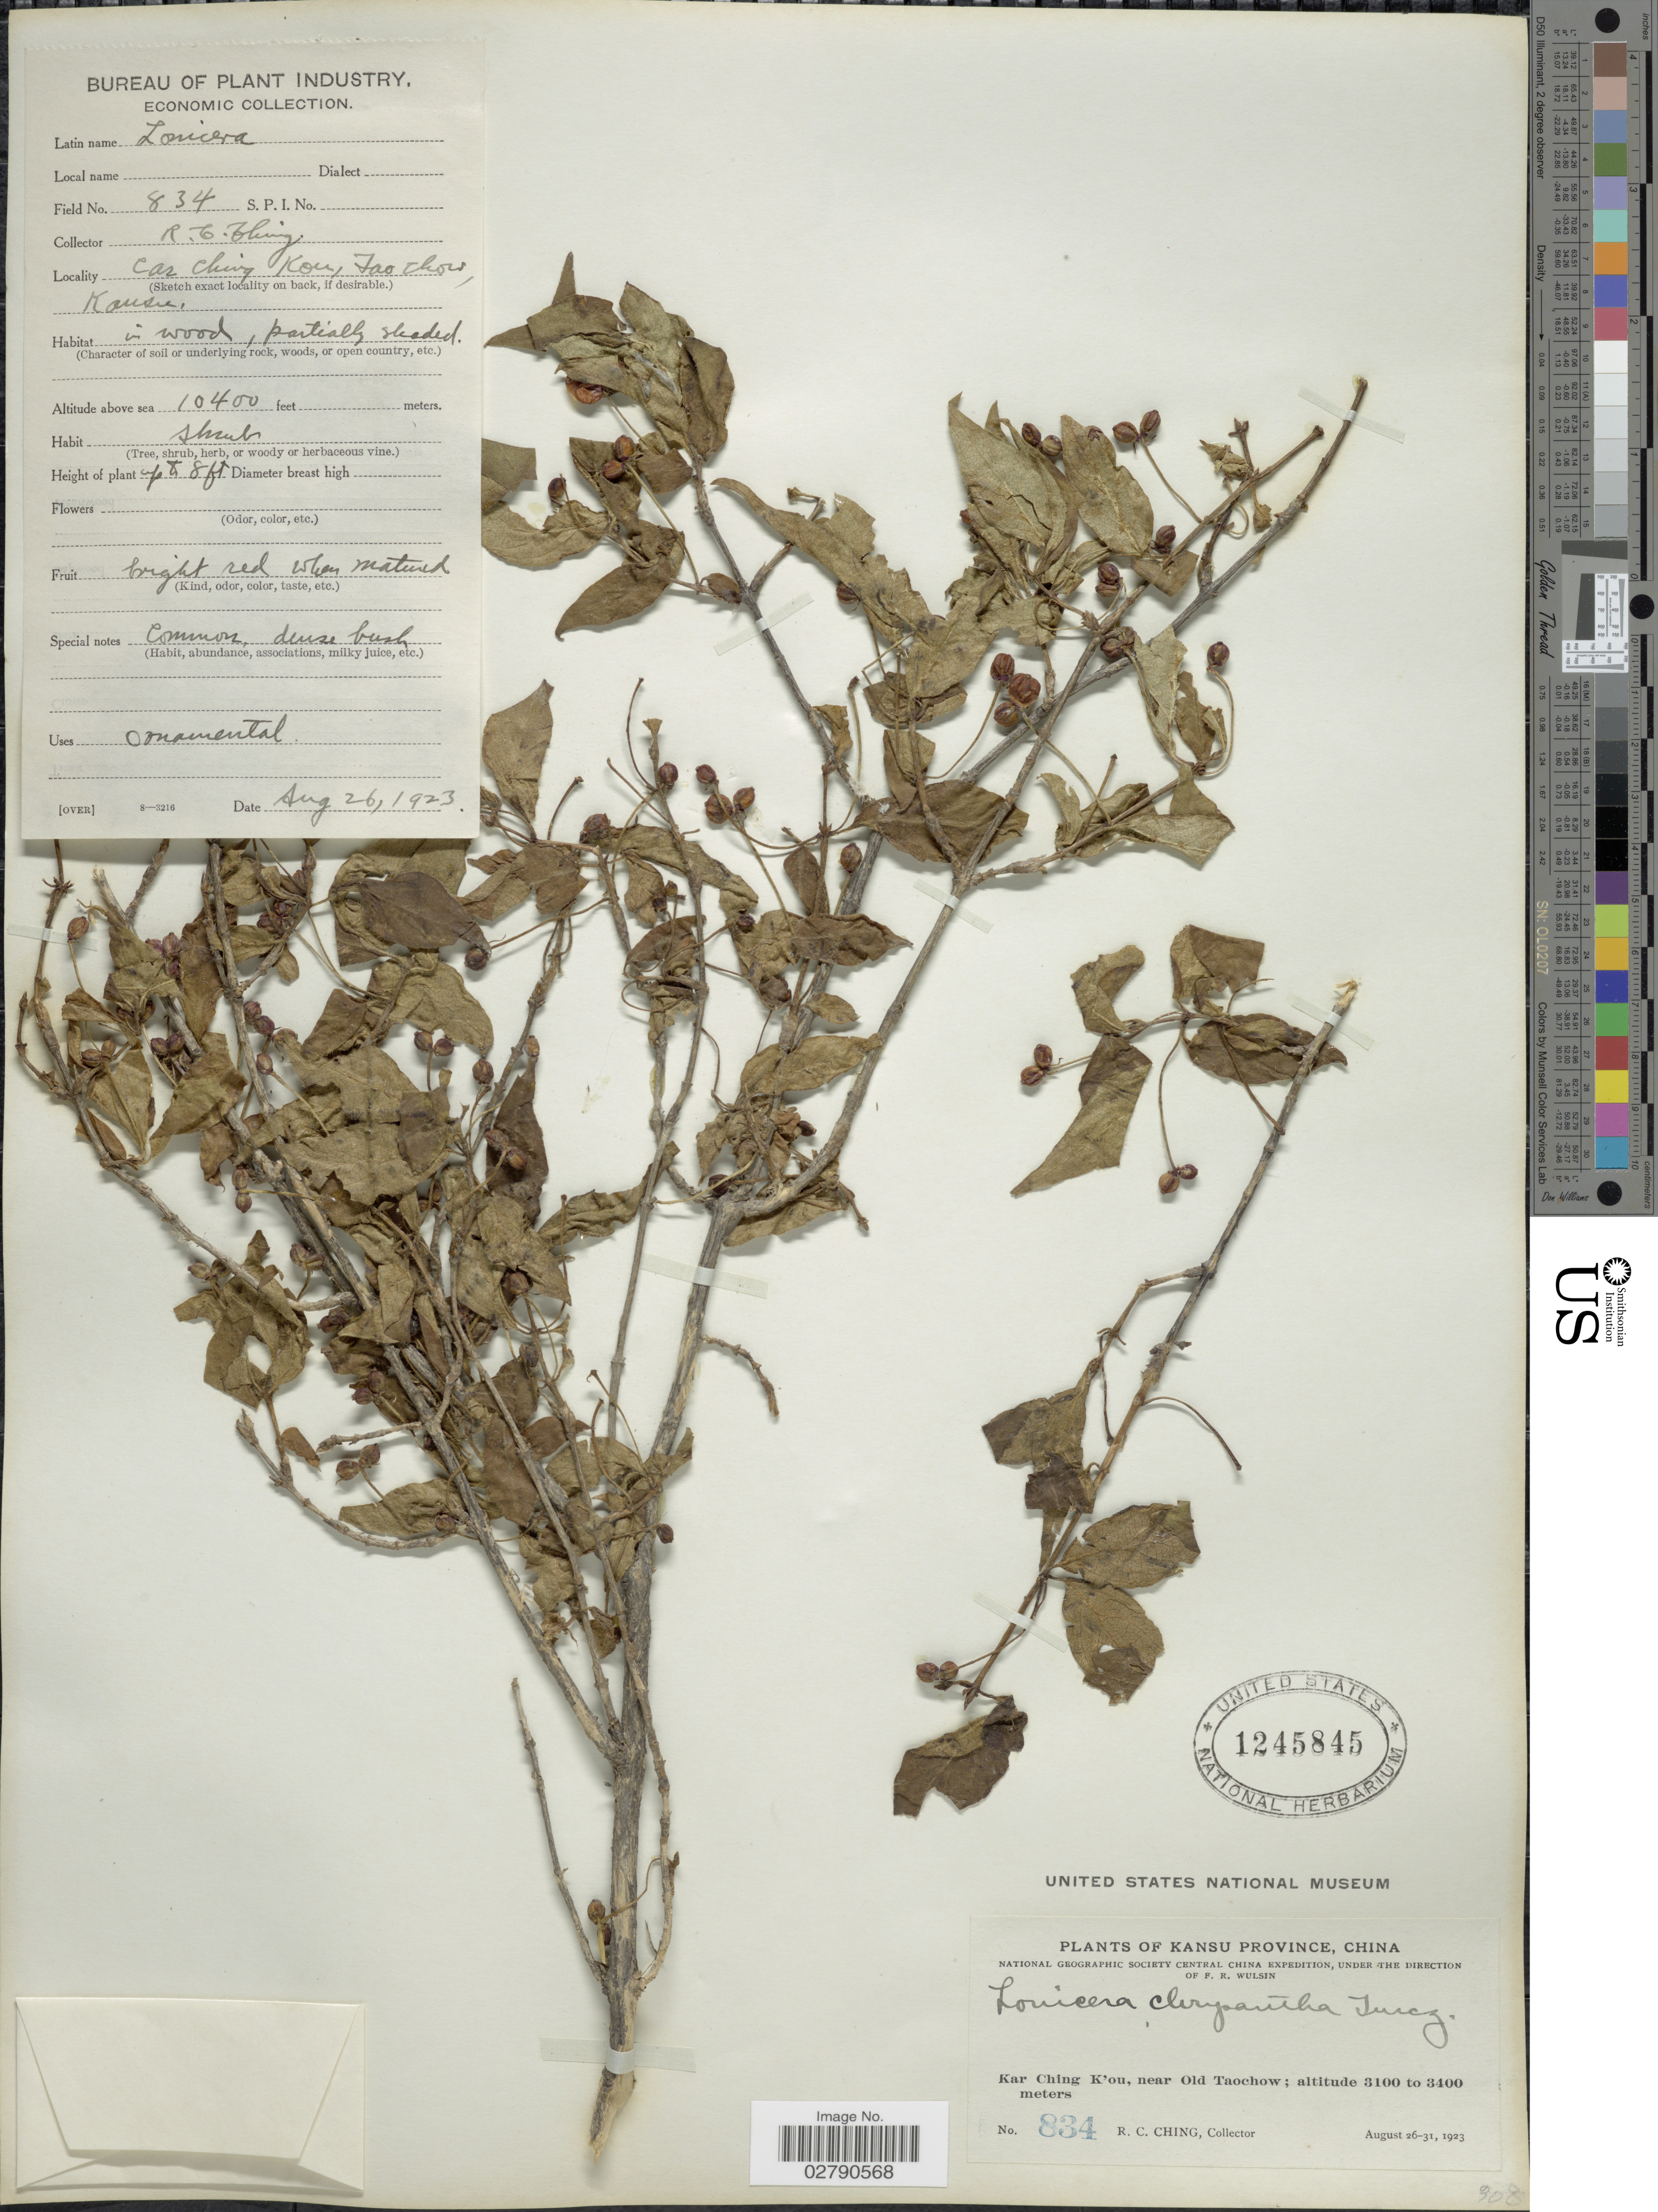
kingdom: Plantae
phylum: Tracheophyta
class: Magnoliopsida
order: Dipsacales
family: Caprifoliaceae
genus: Lonicera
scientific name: Lonicera chrysantha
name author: Turcz. ex Ledeb.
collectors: R. C. Ching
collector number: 834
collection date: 1923-08-26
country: China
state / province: Gansu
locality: Kansu Province. Kar Ching K'ou, near Old Taochow.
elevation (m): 3170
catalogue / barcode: US 1245845